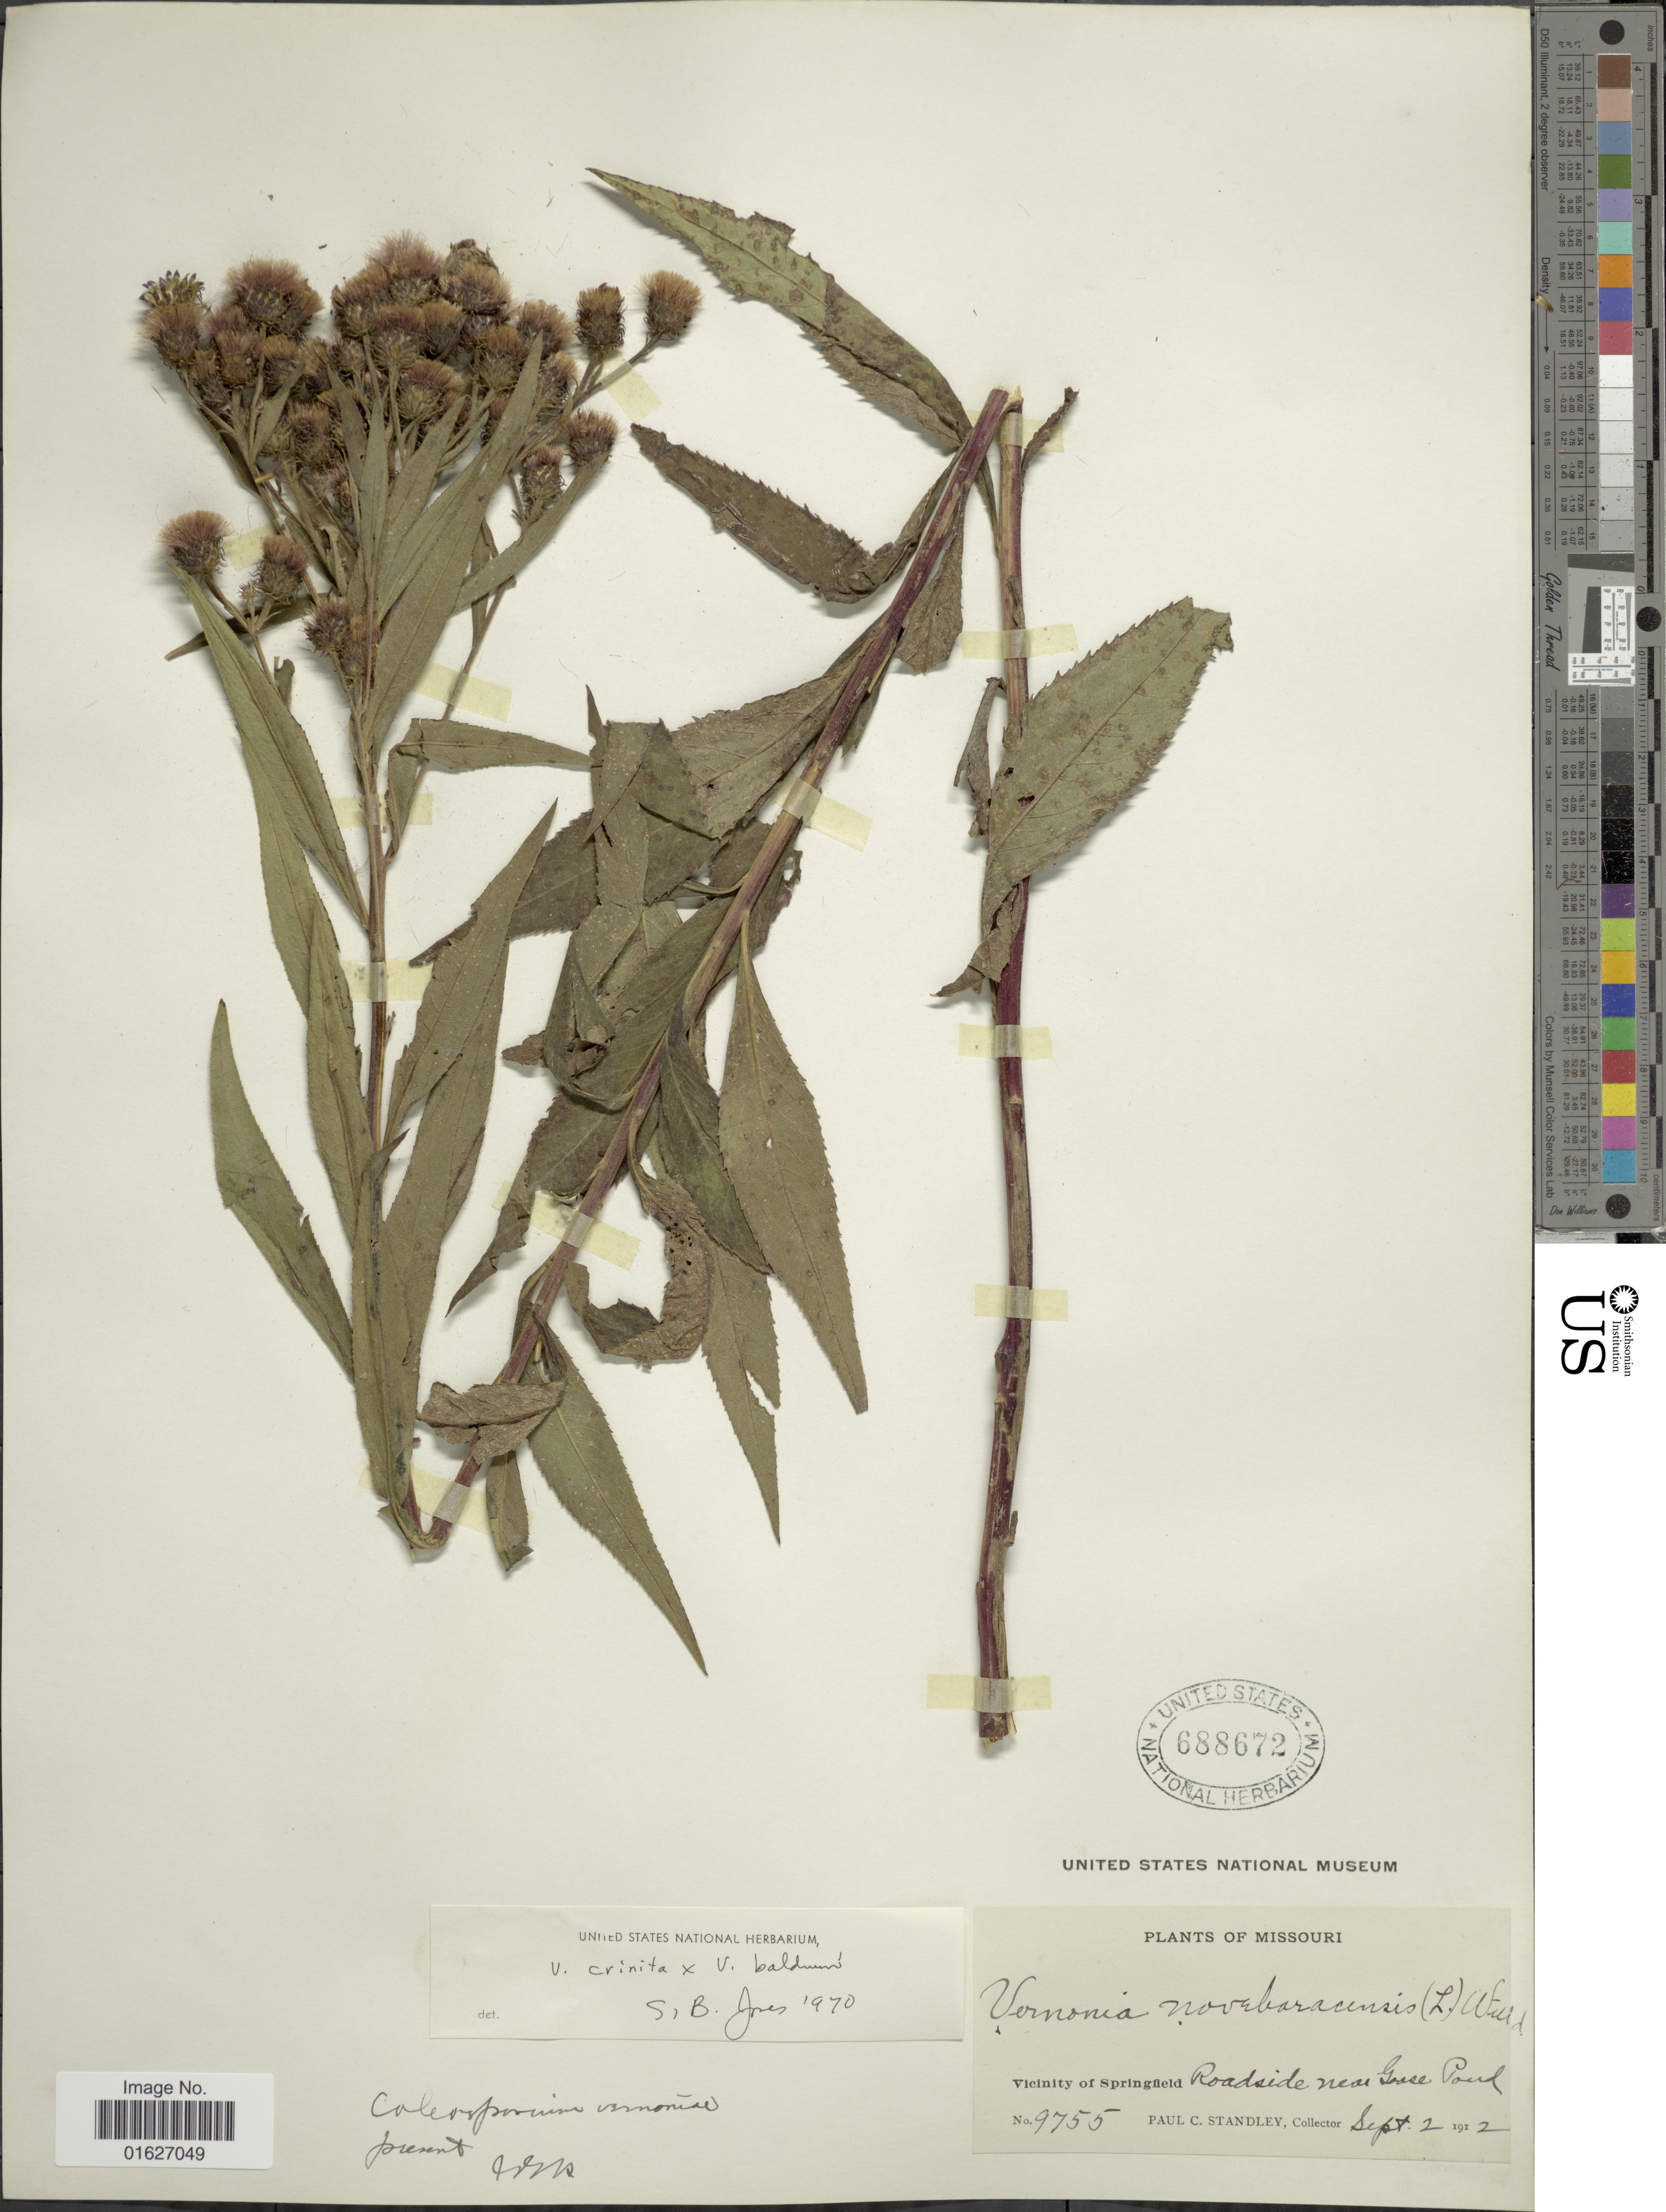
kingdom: Plantae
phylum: Tracheophyta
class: Magnoliopsida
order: Asterales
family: Asteraceae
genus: Vernonia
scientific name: Vernonia crinita x V. baldwinii Torr.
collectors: P. C. Standley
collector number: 9755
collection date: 1912-09-02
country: United States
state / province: Missouri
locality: Vicinity of Springfield, roadside near Grass Pond.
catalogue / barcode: US 688672